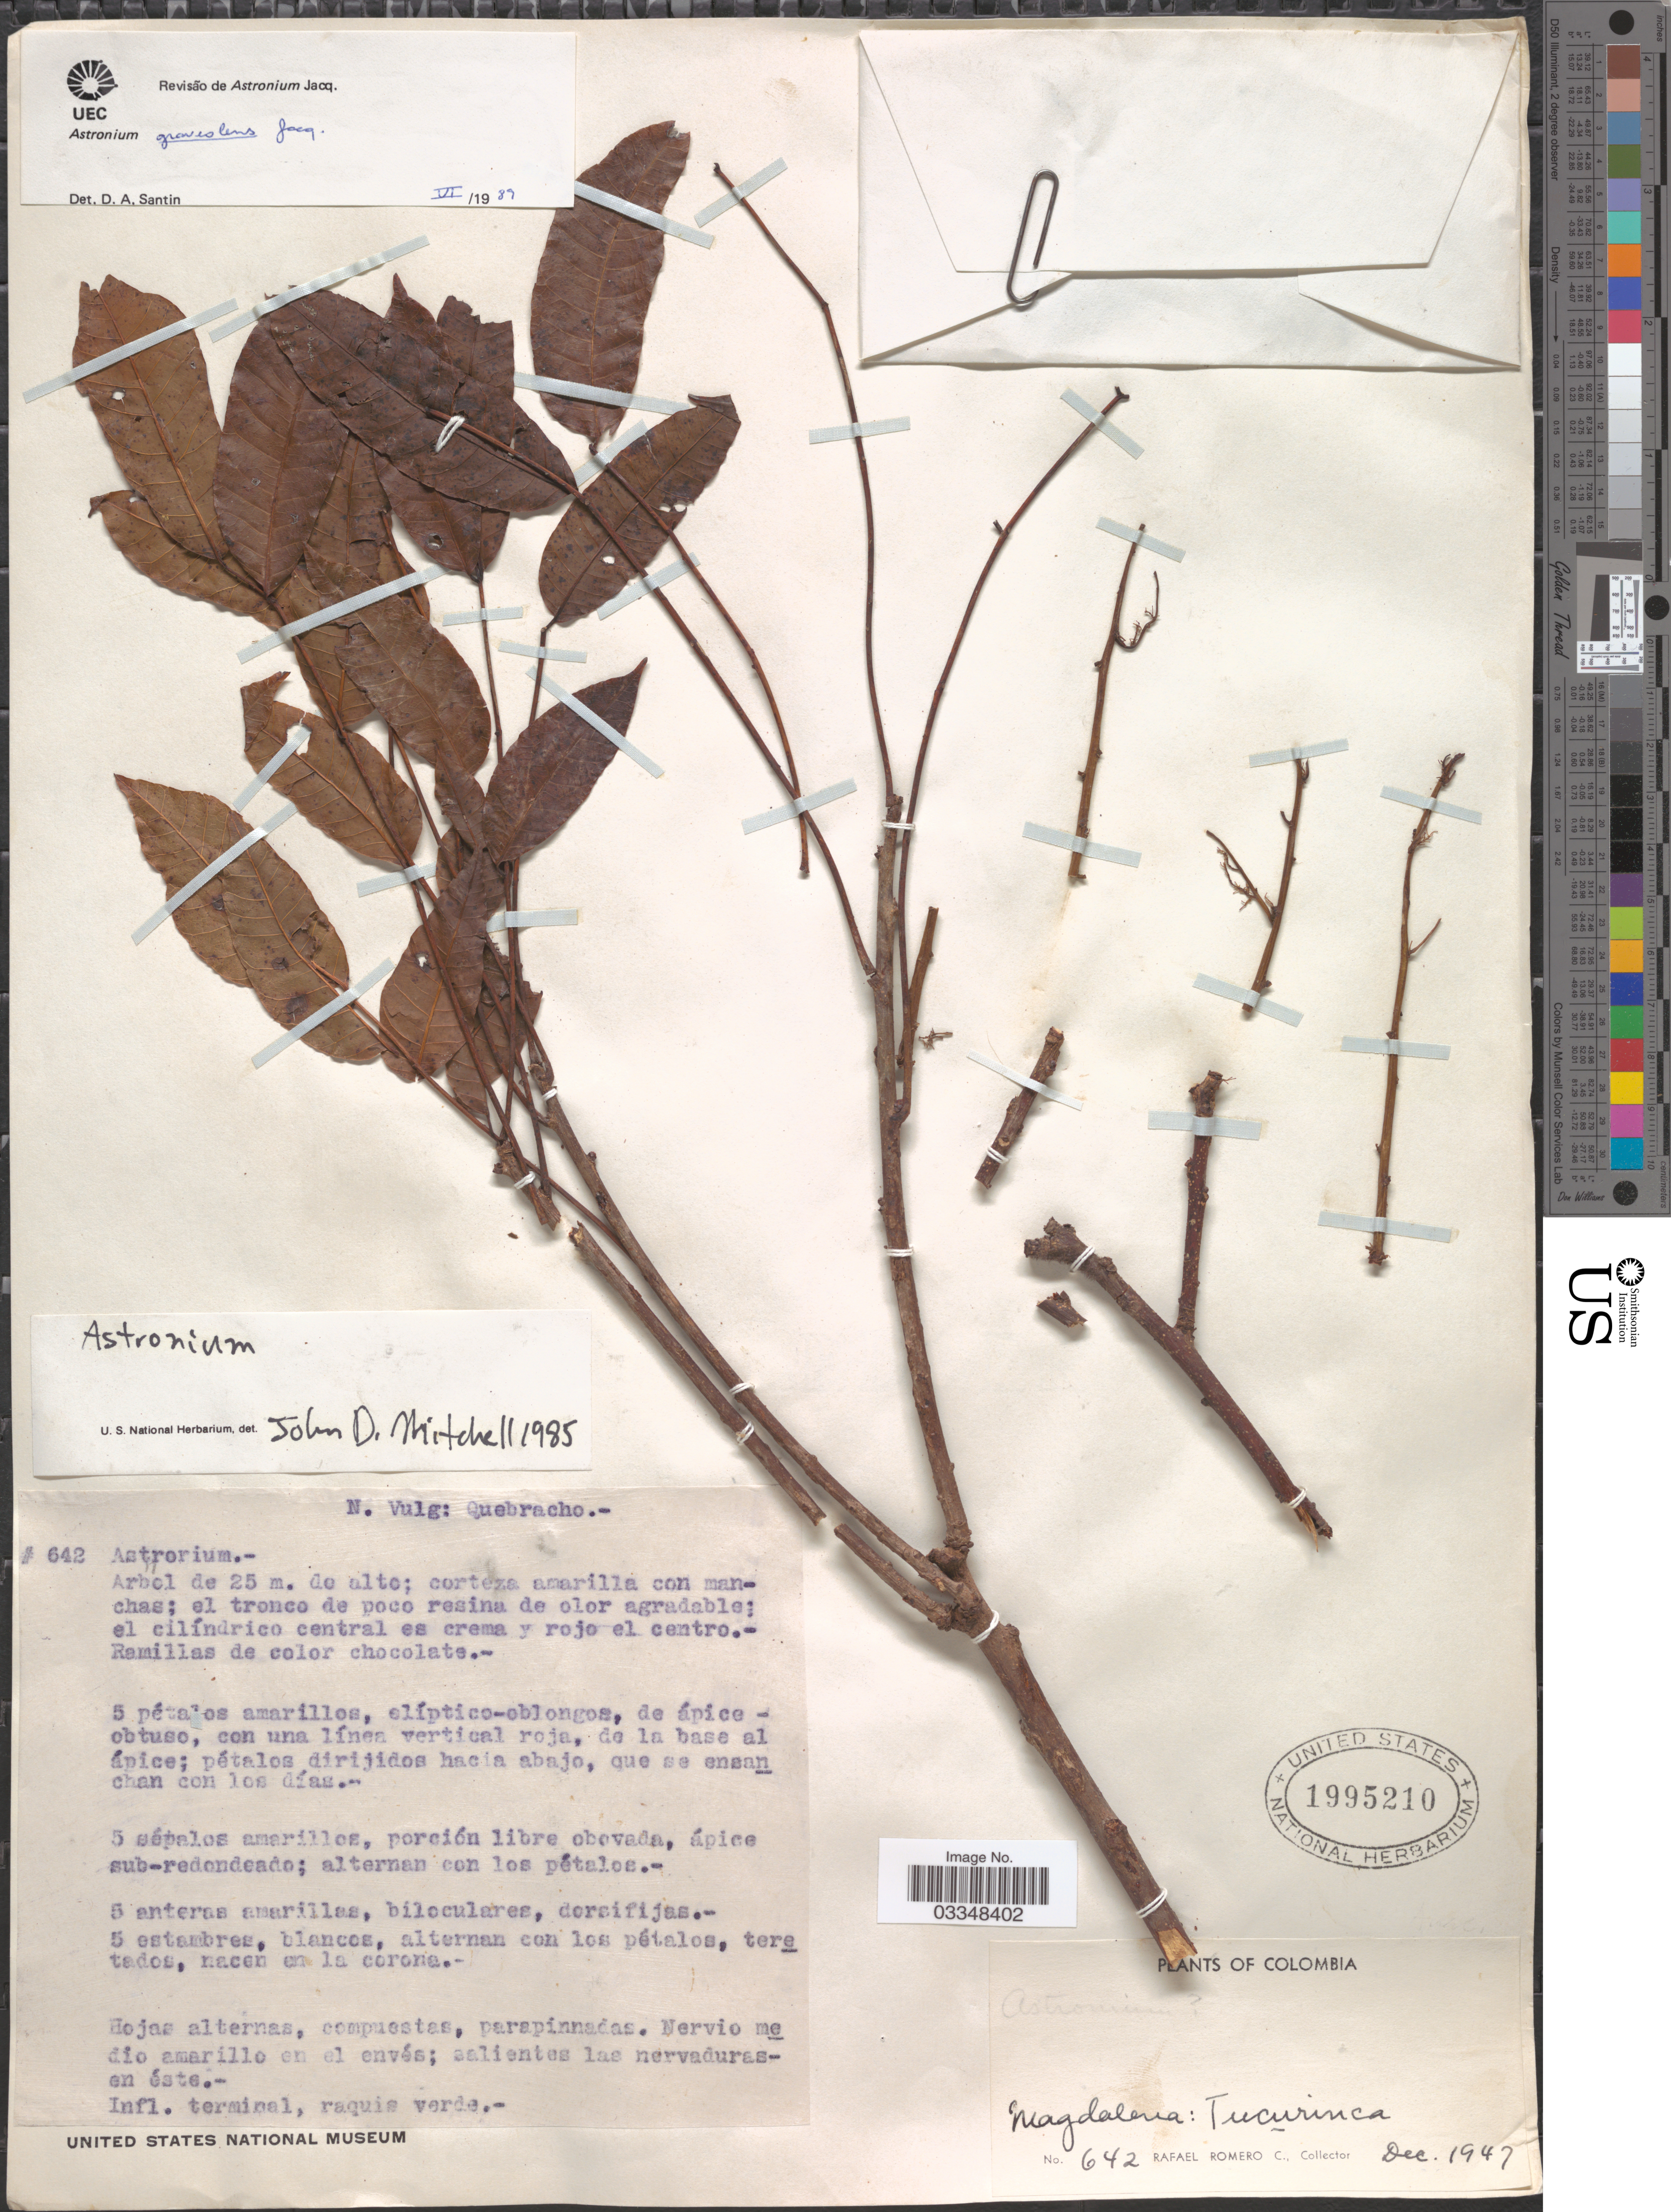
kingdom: Plantae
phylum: Tracheophyta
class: Magnoliopsida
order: Sapindales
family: Anacardiaceae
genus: Astronium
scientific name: Astronium graveolens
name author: Jacq.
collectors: R. Romero Castañeda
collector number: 642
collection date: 1947-12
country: Colombia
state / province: Magdalena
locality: Tucurinca.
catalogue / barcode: US 1995210